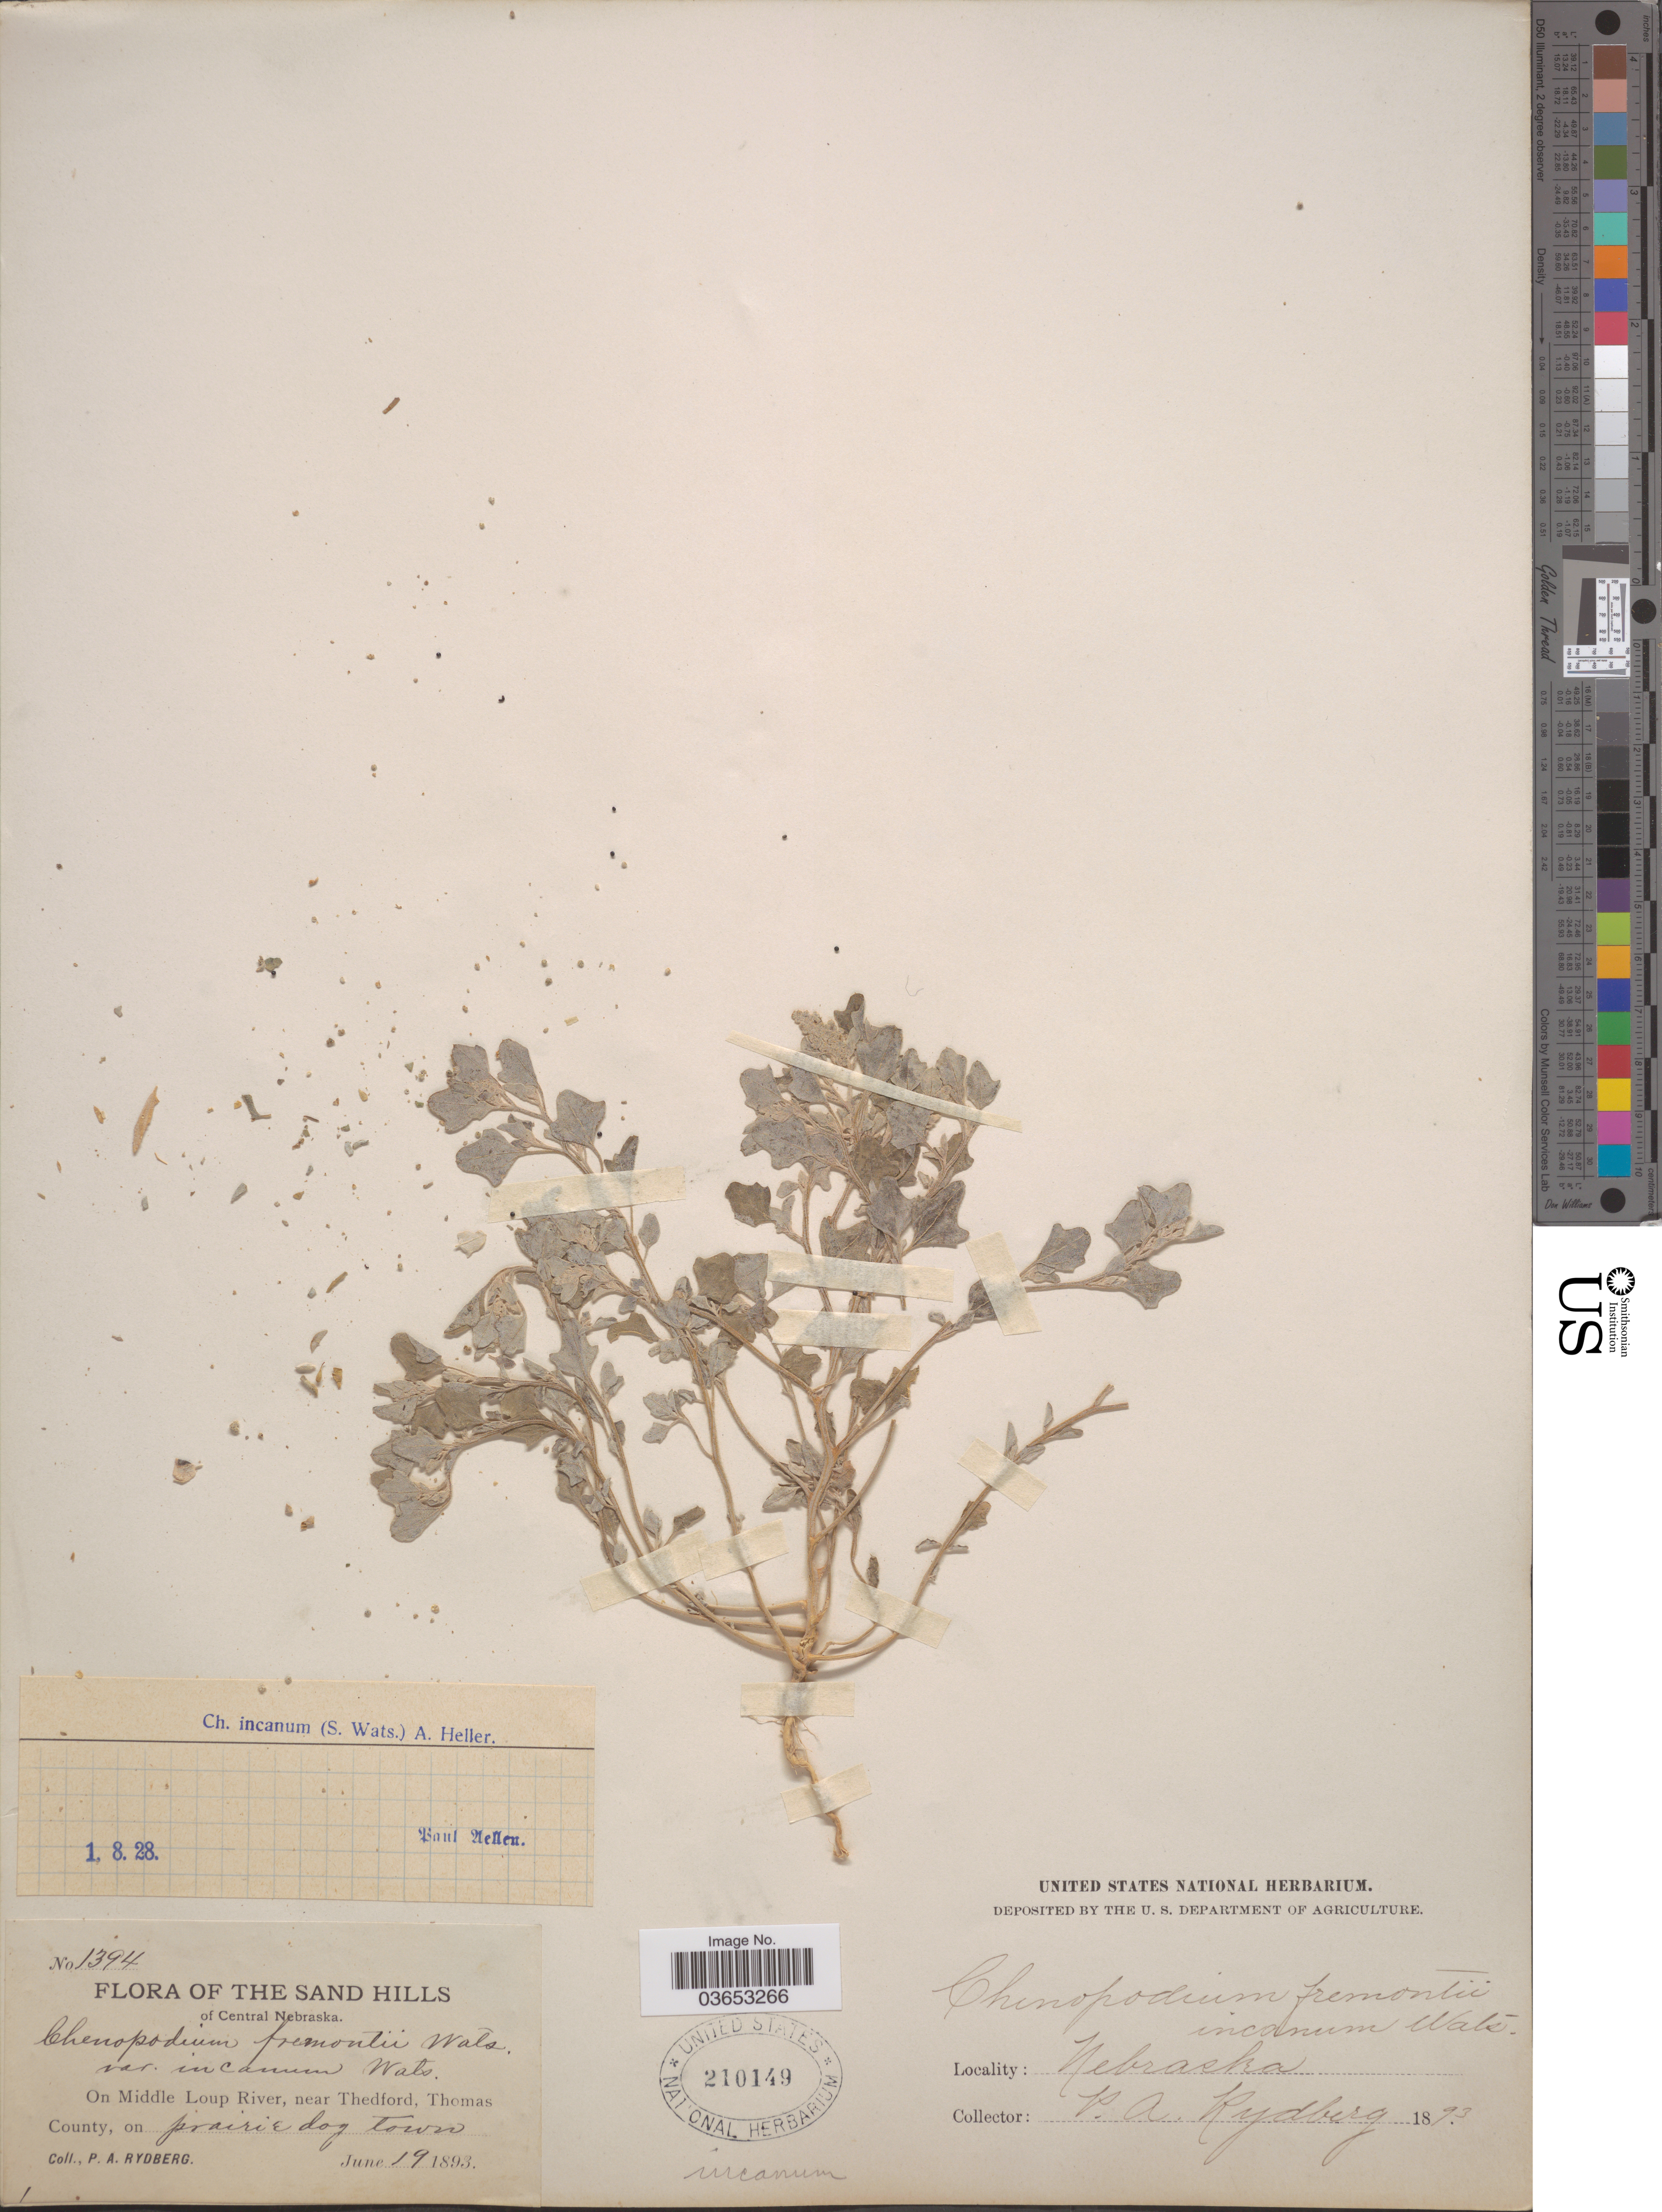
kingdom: Plantae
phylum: Tracheophyta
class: Magnoliopsida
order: Caryophyllales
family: Amaranthaceae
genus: Chenopodium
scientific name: Chenopodium incanum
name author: (S. Watson) A. Heller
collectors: P. A. Rydberg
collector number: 1394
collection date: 1893-06-19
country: United States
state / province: Nebraska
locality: Sand Hills of Central Nebraska. On Middle Loup River, near Thedford, Thomas County, on prairie dog town.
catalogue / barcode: US 210149